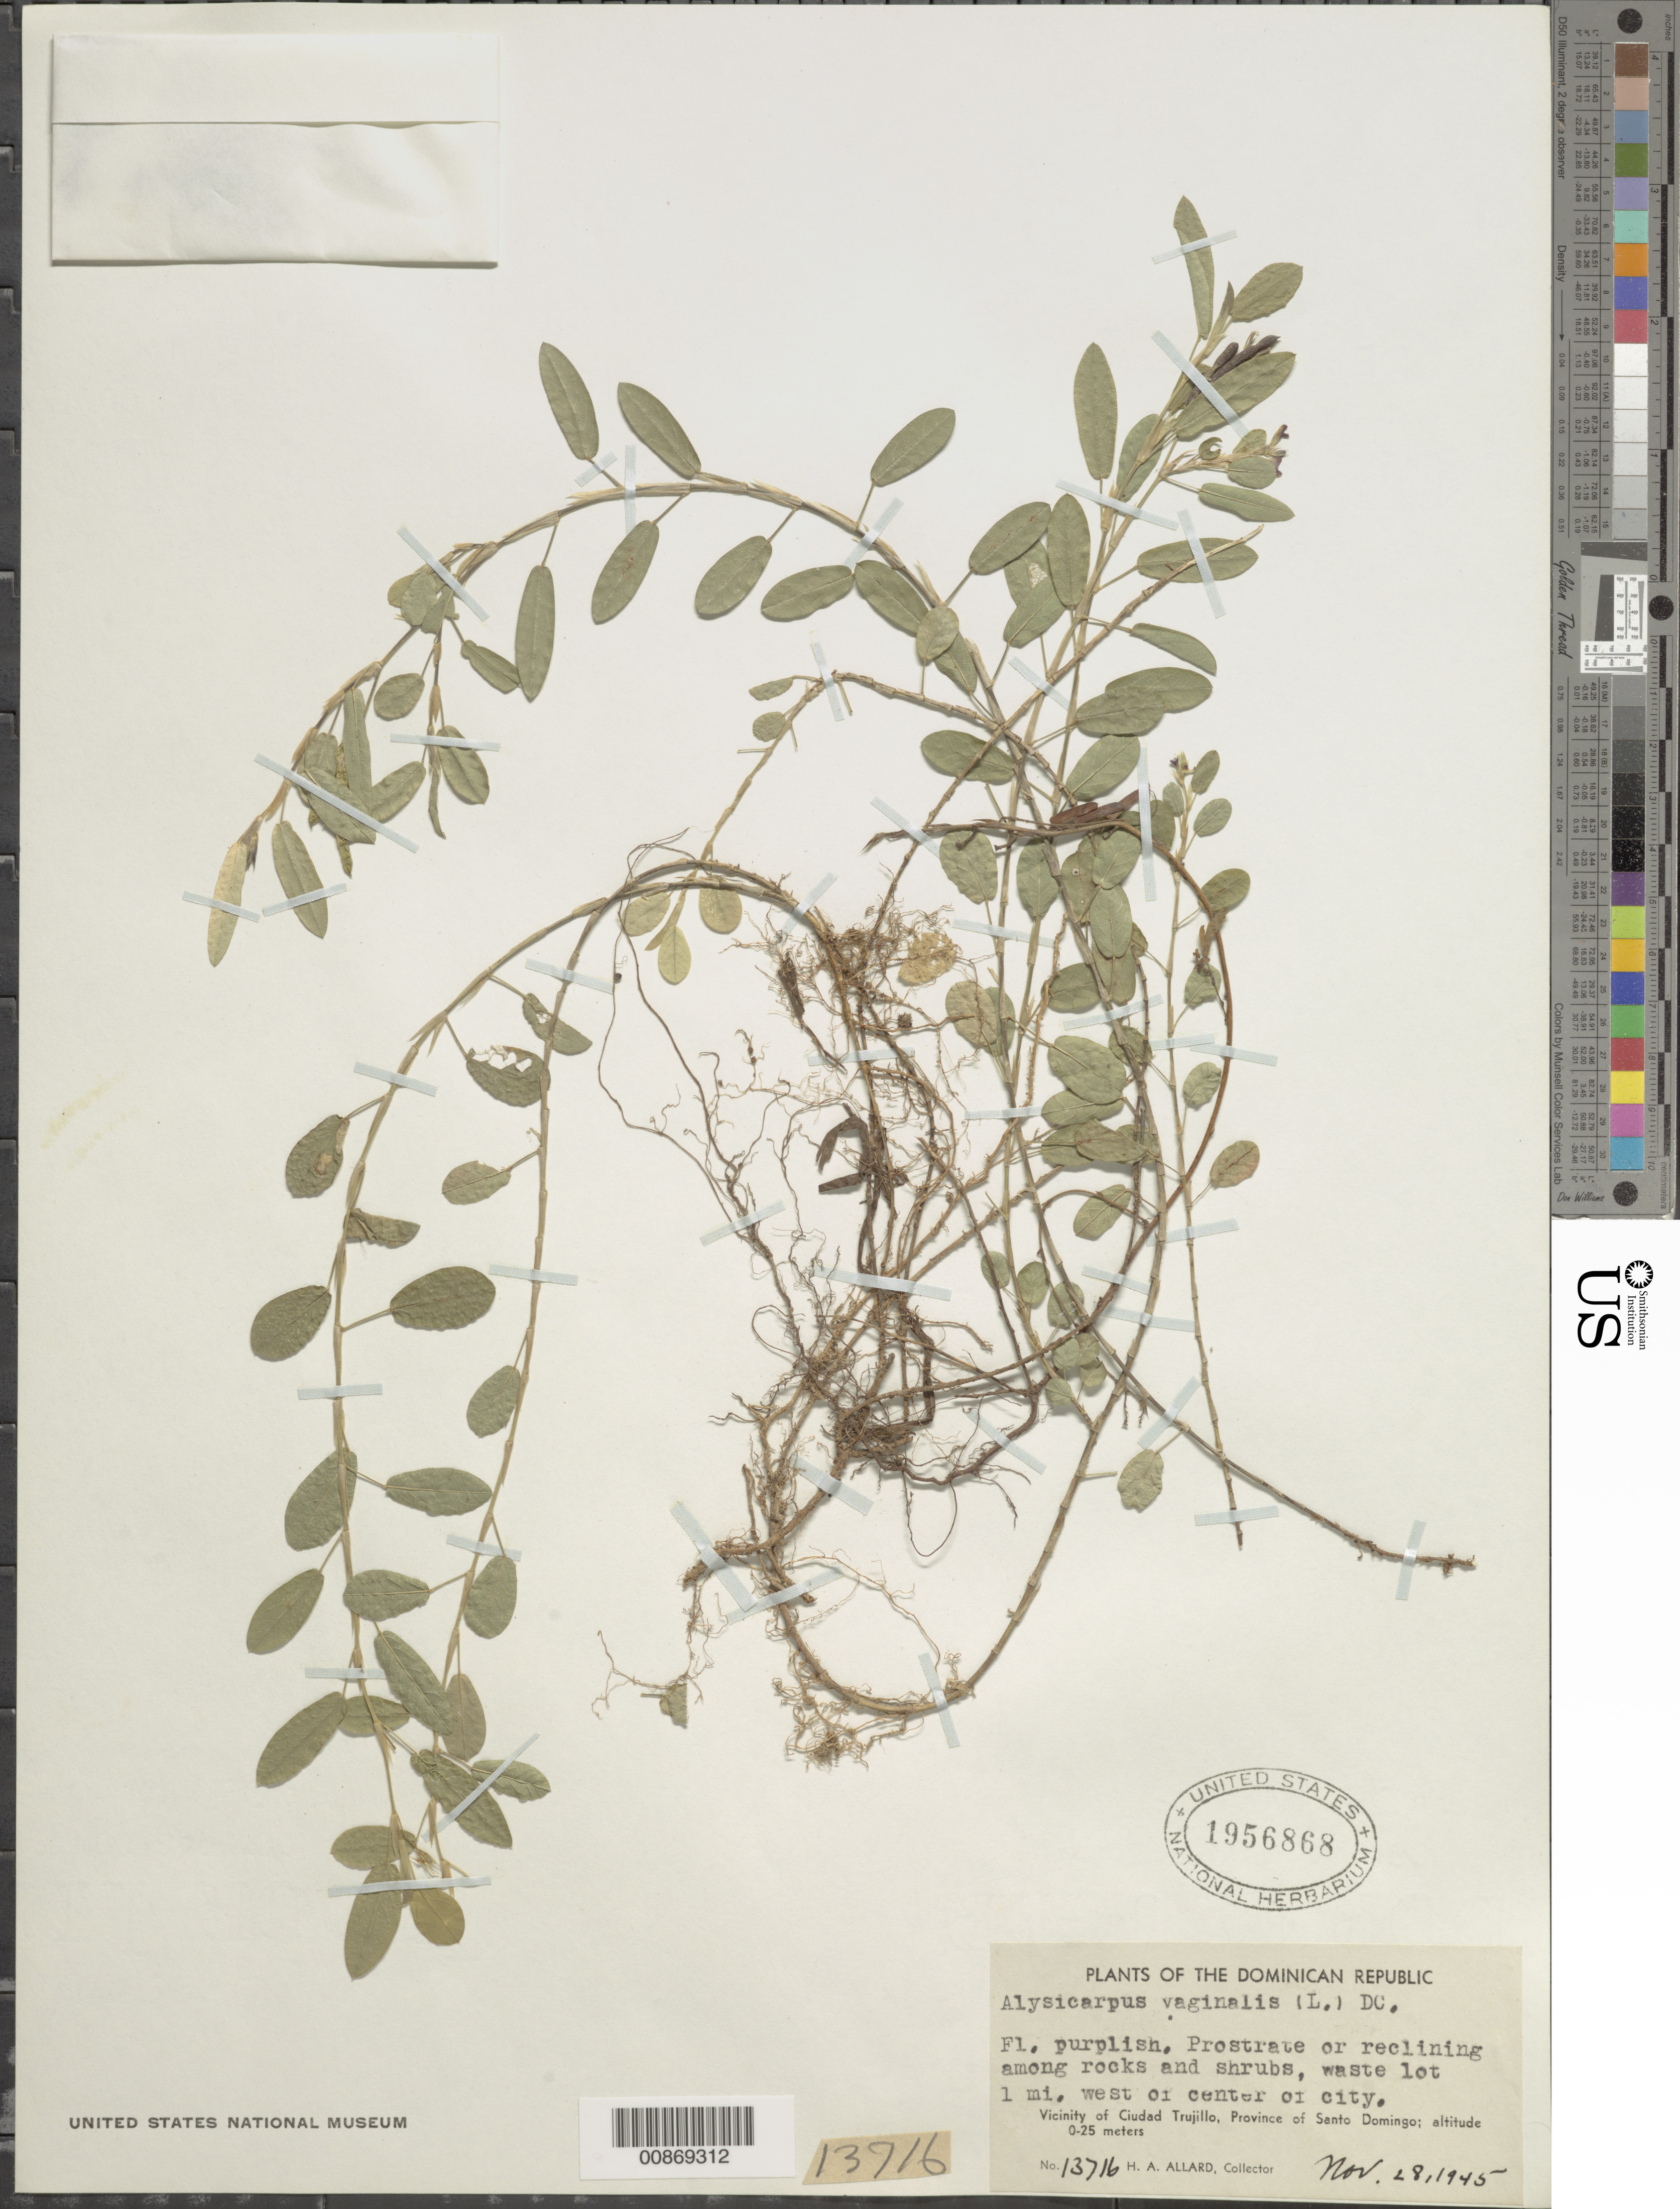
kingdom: Plantae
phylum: Tracheophyta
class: Magnoliopsida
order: Fabales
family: Fabaceae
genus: Alysicarpus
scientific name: Alysicarpus vaginalis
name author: (L.) DC.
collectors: H. A. Allard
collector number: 13716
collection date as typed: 28 Nov 1945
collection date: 1945-11-28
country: Dominican Republic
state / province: Distrito Nacional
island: Hispaniola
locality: Vicinity of Ciudad Trujillo, Province of Santo Domingo (obsolete). Waste lot, 1 mi. west of center of city.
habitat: Prostrate or reclining among rocks and shrubs. Waste lot.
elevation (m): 0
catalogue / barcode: US 1956868